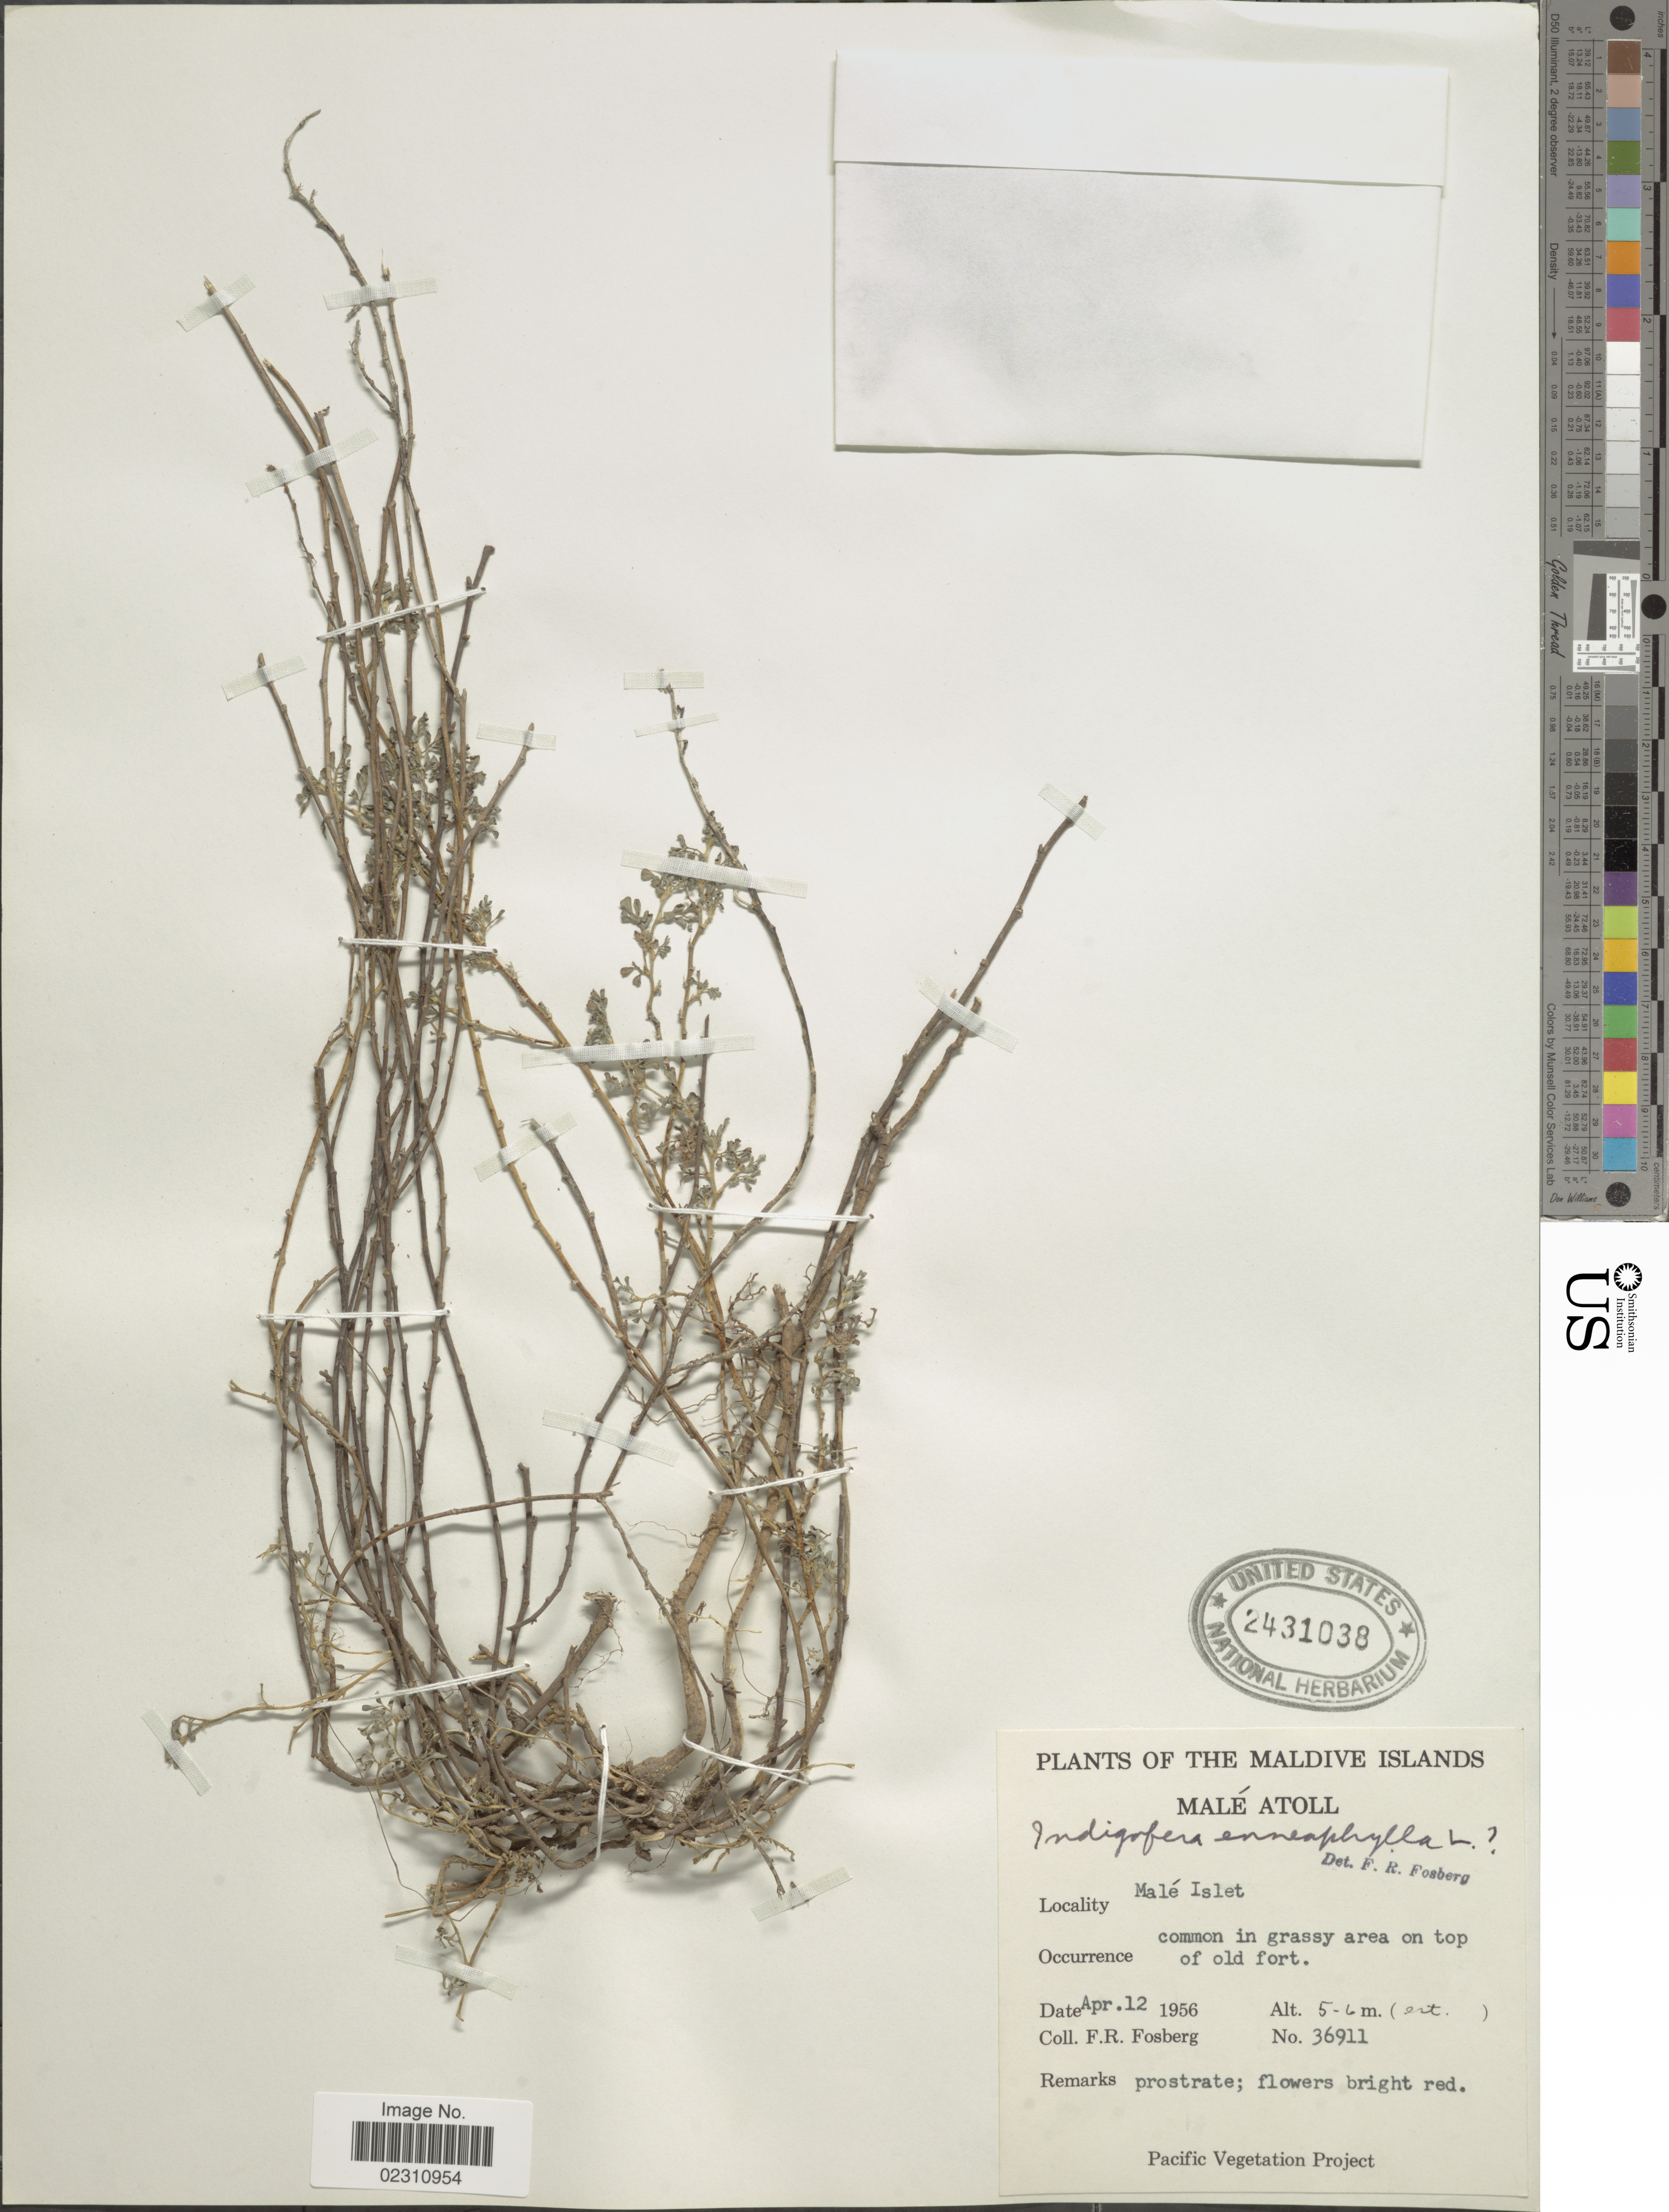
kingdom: Plantae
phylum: Tracheophyta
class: Magnoliopsida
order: Fabales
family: Fabaceae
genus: Indigofera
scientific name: Indigofera linnaei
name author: Ali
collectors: F. R. Fosberg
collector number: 36911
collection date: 1956-04-12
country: Maldive Islands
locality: Male Atoll, Male Islet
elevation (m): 5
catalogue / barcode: US 2431038